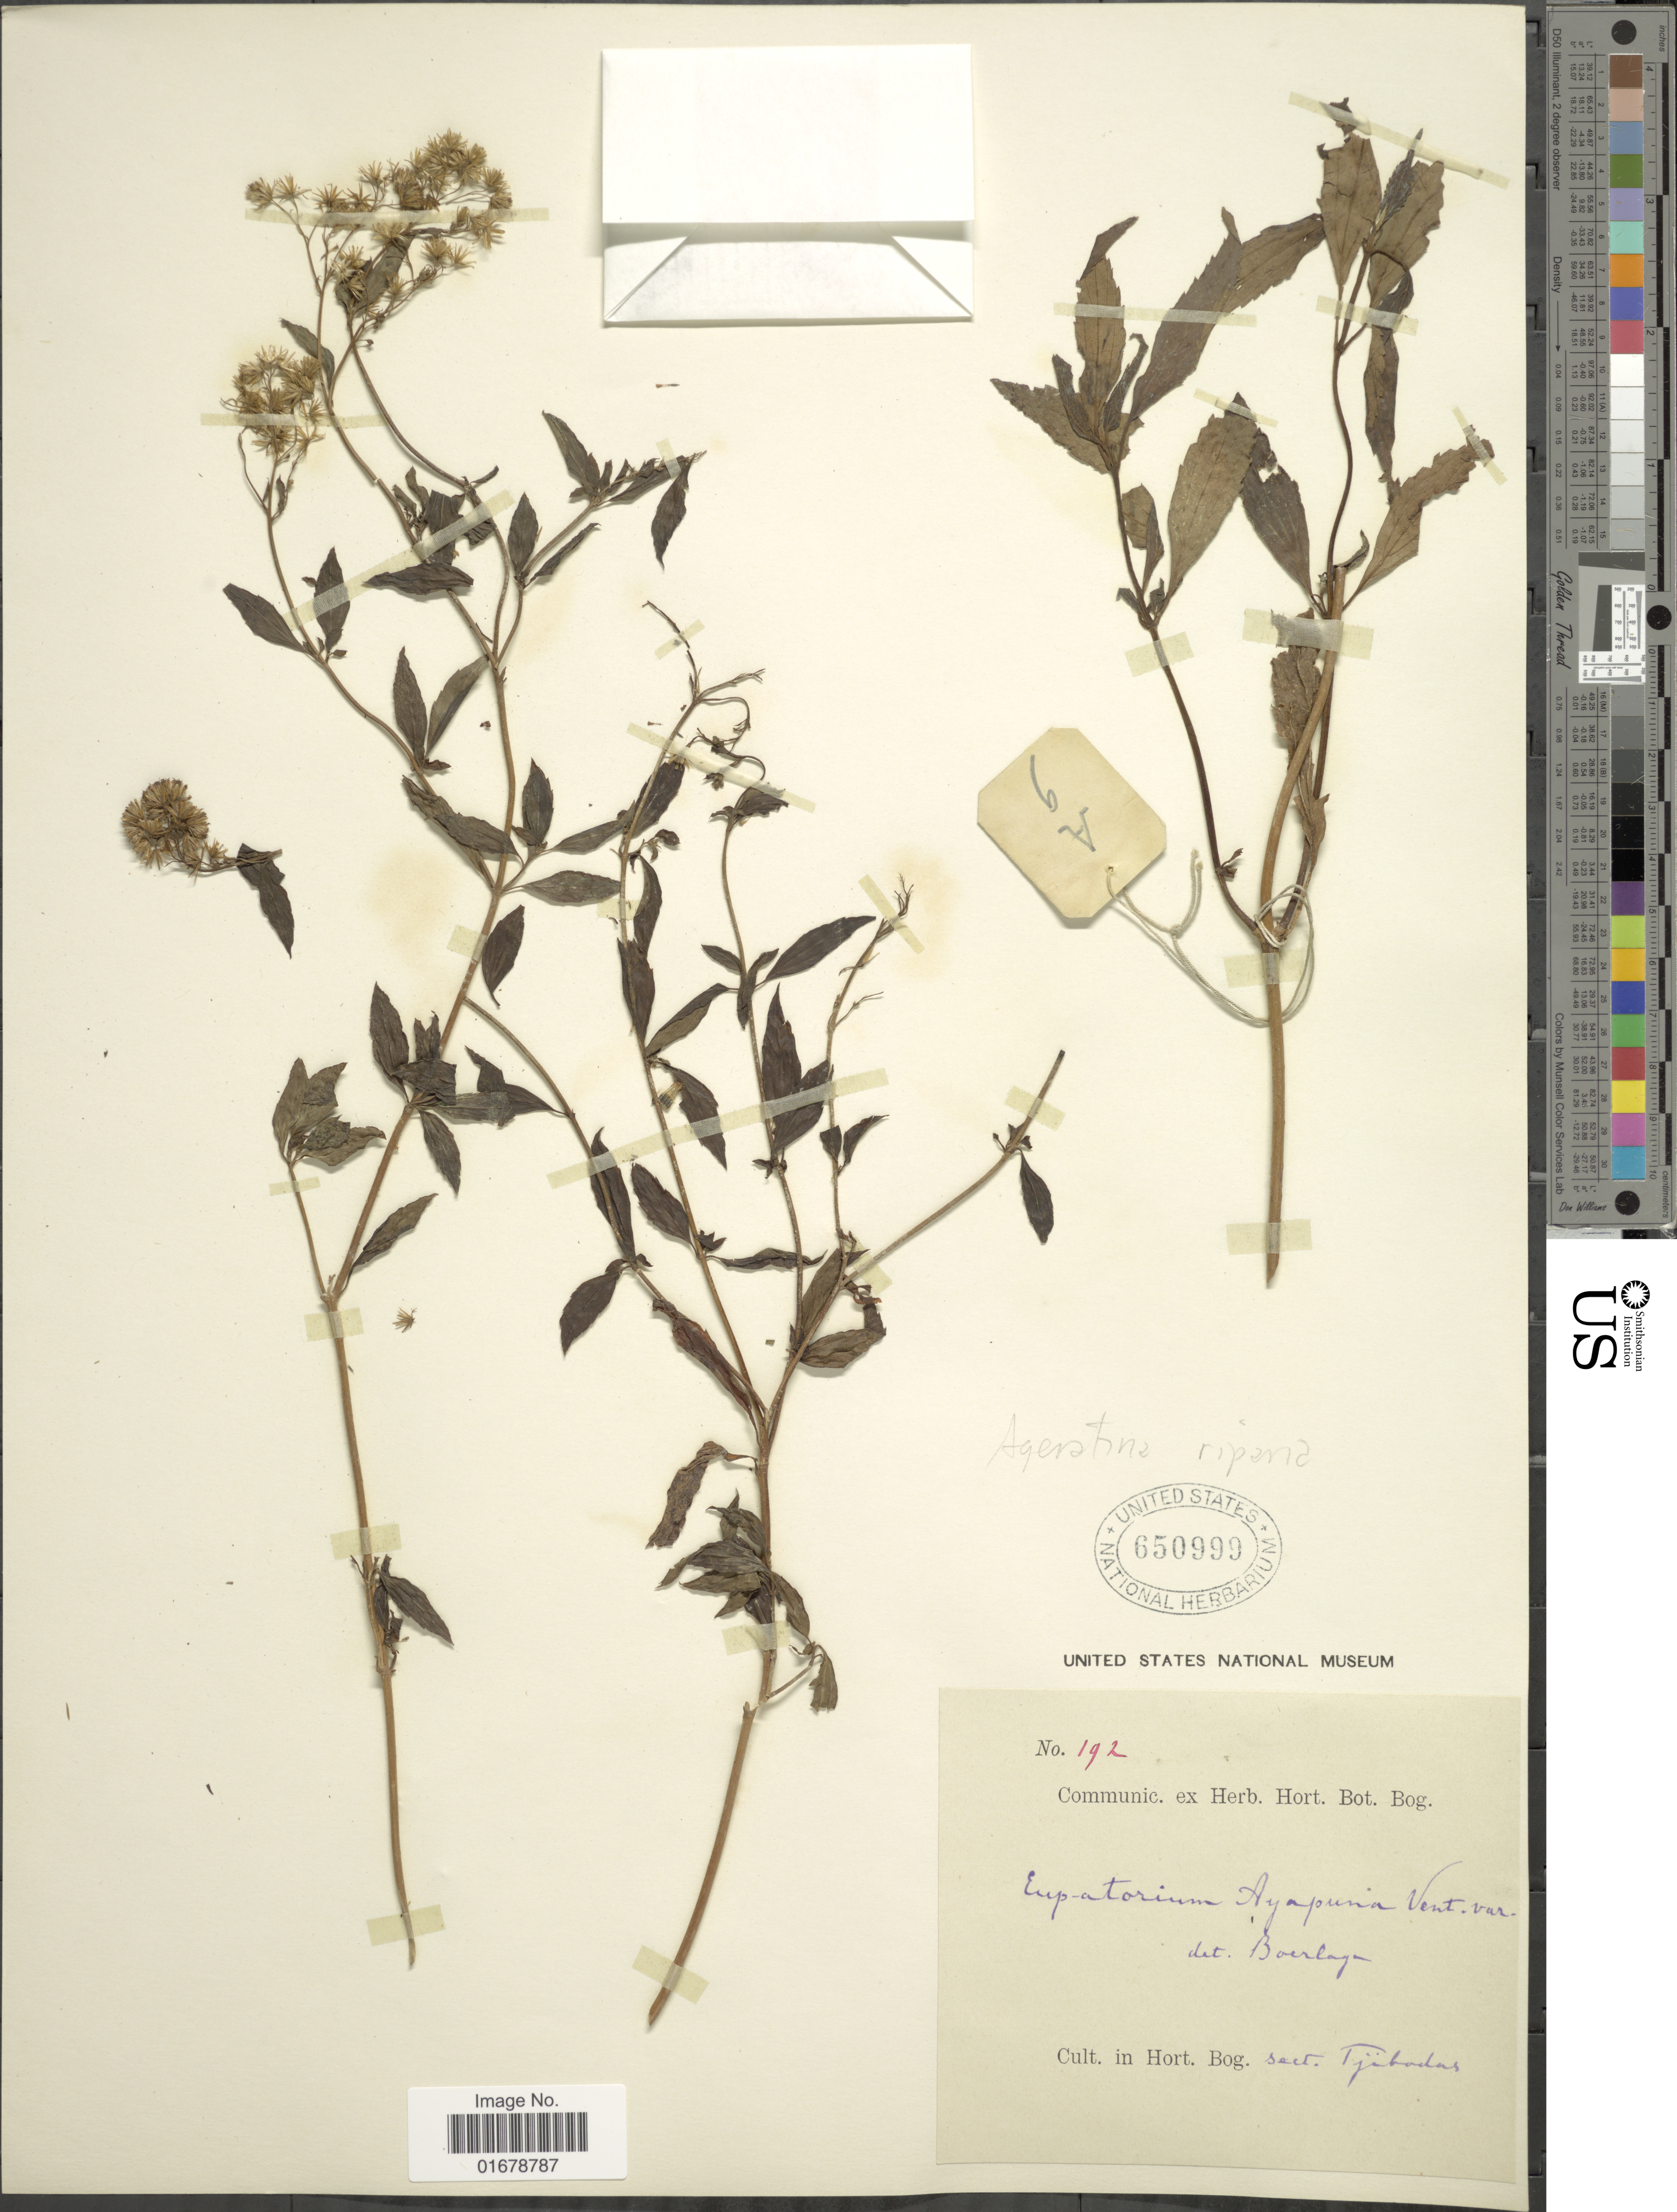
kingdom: Plantae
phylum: Tracheophyta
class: Magnoliopsida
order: Asterales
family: Asteraceae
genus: Ageratina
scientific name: Ageratina riparia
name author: (Regel) R.M. King & H. Rob.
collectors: ex herb. Hort. Bot. Bog.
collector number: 192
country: Indonesia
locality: Cult. in Hort. Bog sec. Tjibodas [interpreted]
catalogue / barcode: US 650999